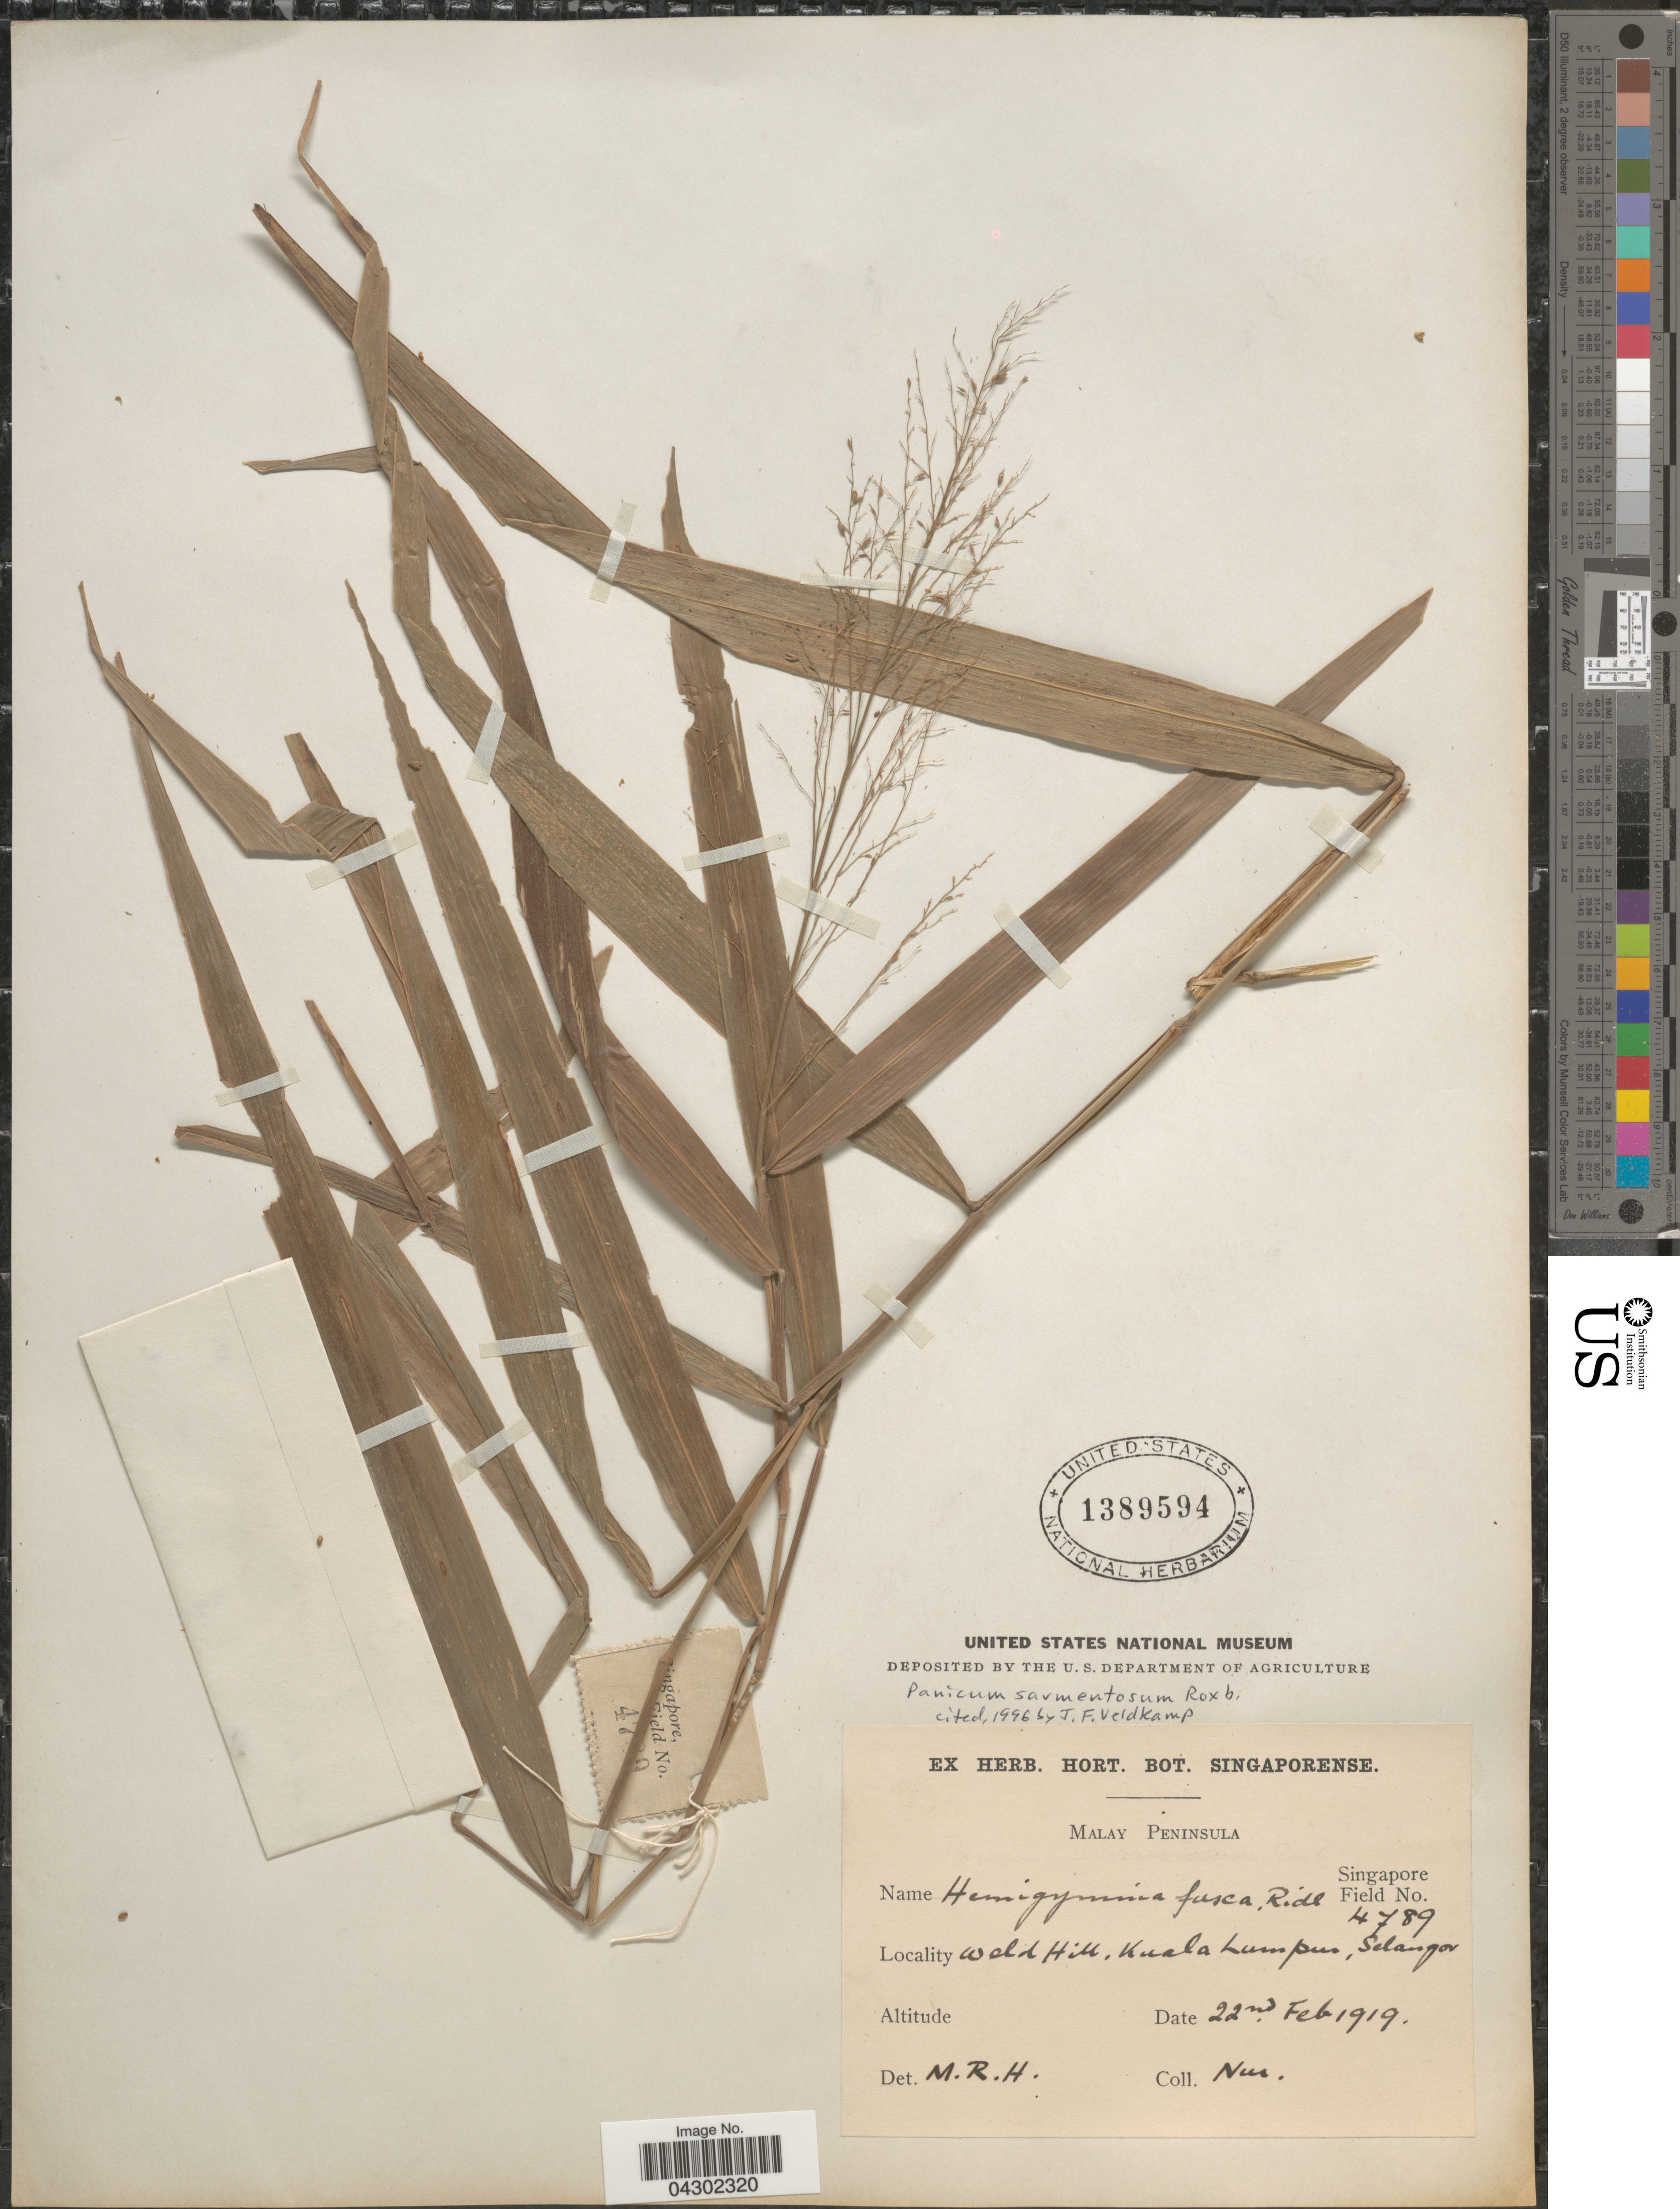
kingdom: Plantae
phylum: Tracheophyta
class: Liliopsida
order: Poales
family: Poaceae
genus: Panicum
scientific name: Panicum sarmentosum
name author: Roxb.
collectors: -. Nur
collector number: Singapore Field 4789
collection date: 1919-02-22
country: Malaysia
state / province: Selangor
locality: Malay Peninsula. Weld Hill, Kuala Lumpur.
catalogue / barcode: US 1389594